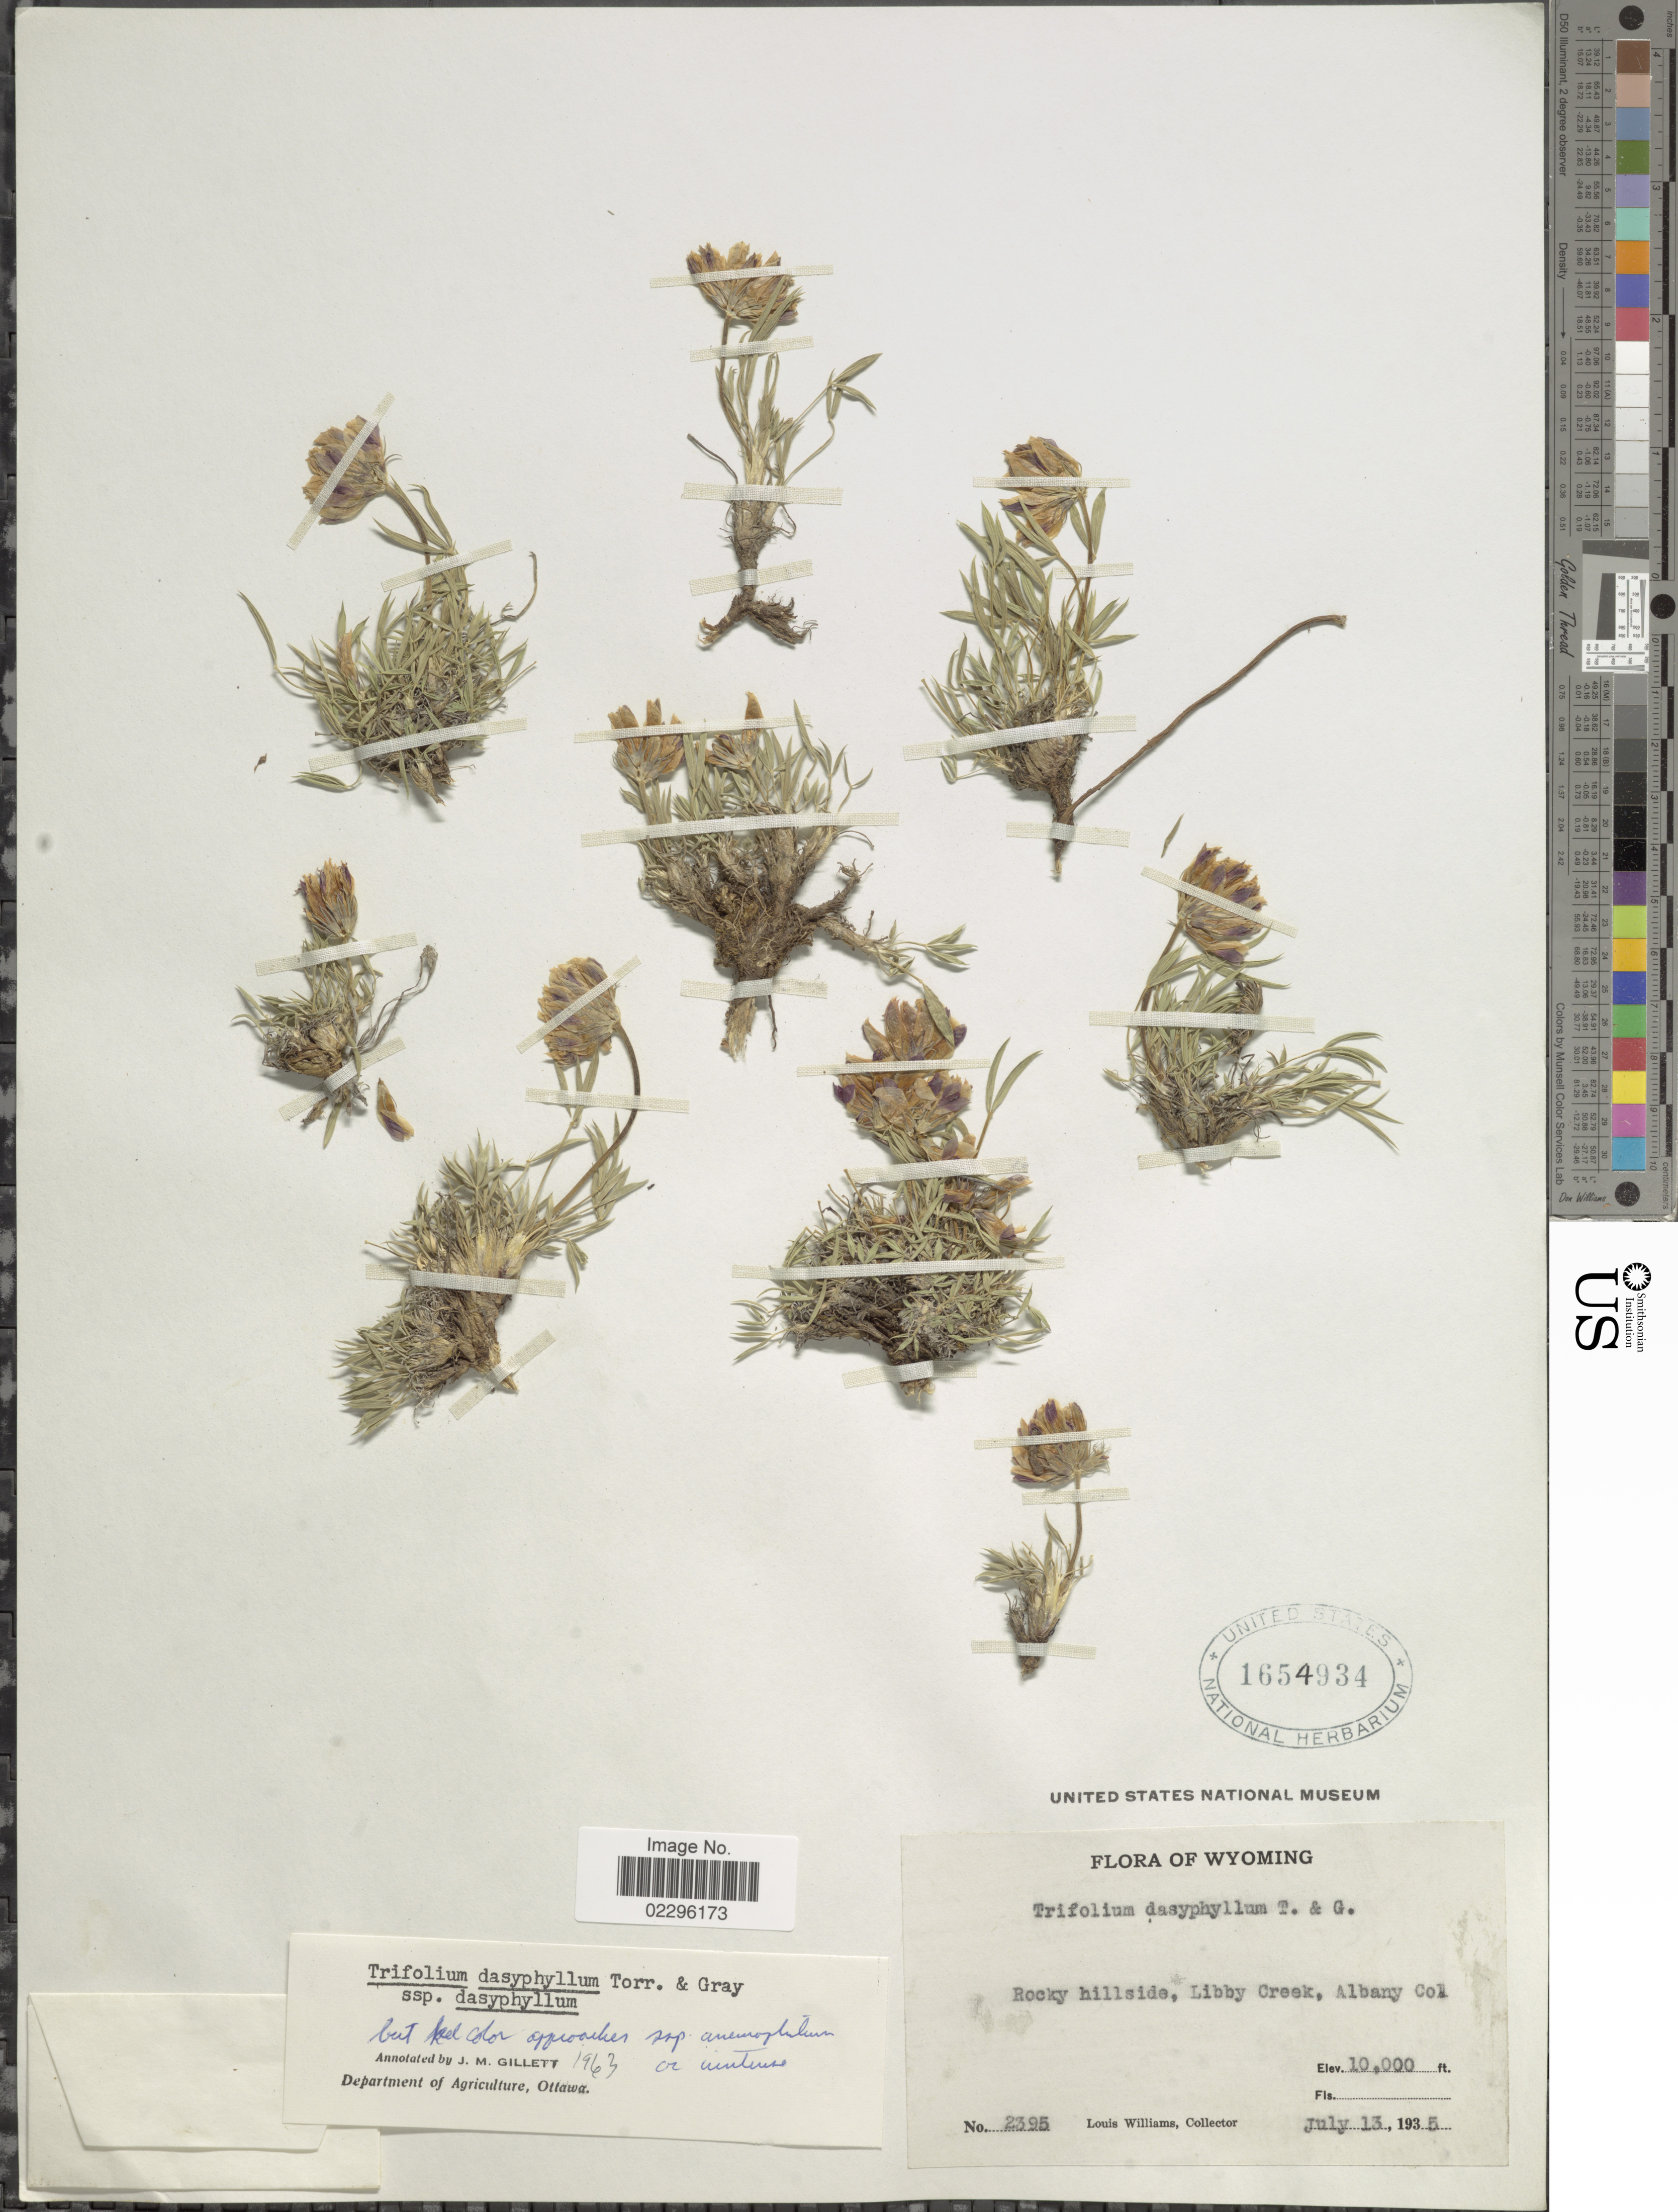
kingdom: Plantae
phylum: Tracheophyta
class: Magnoliopsida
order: Fabales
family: Fabaceae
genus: Trifolium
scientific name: Trifolium dasyphyllum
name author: Torr. & A. Gray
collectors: L. O. Williams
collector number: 2395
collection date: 1935-07-13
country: United States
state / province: Wyoming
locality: Rocky Hillside, Libby Creek, Albany Co.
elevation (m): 3048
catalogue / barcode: US 1654934